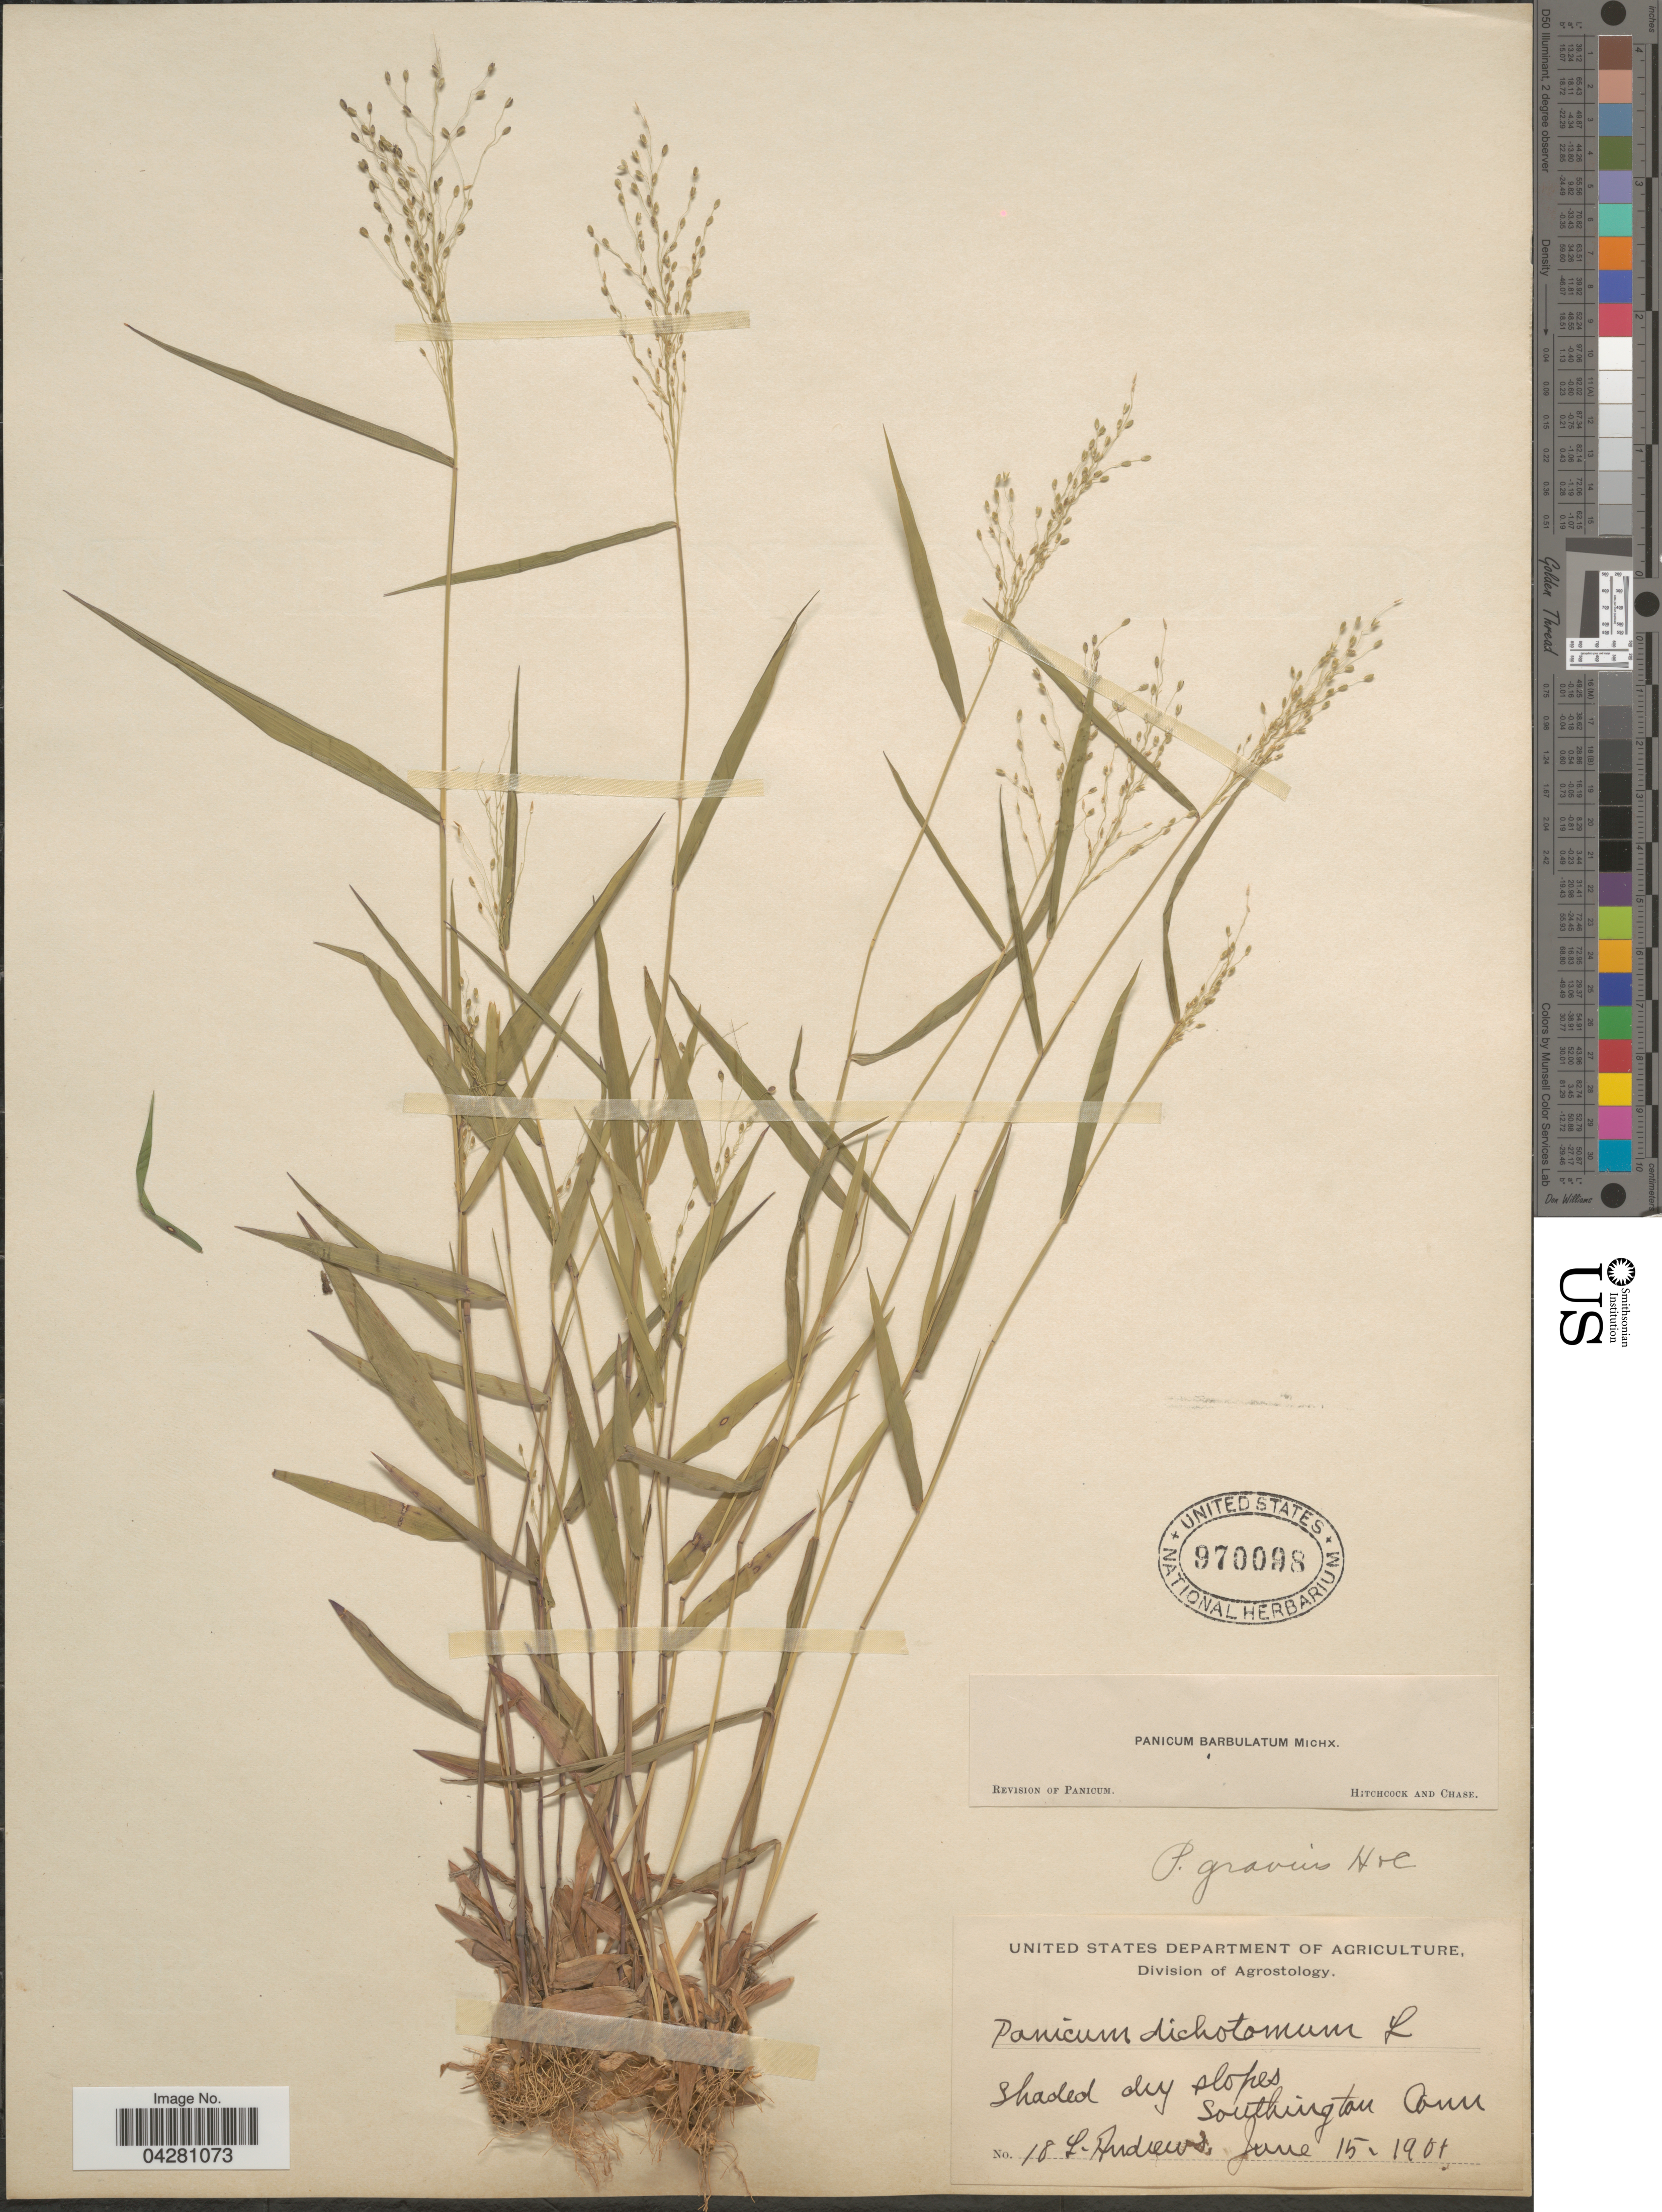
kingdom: Plantae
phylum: Tracheophyta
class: Liliopsida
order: Poales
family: Poaceae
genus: Dichanthelium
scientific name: Dichanthelium dichotomum var. dichotomum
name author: (L.) Gould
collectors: L. Andrews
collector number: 18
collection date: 1901-06-15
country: United States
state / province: Connecticut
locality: Shaded dry slopes. Southington.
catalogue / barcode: US 970098